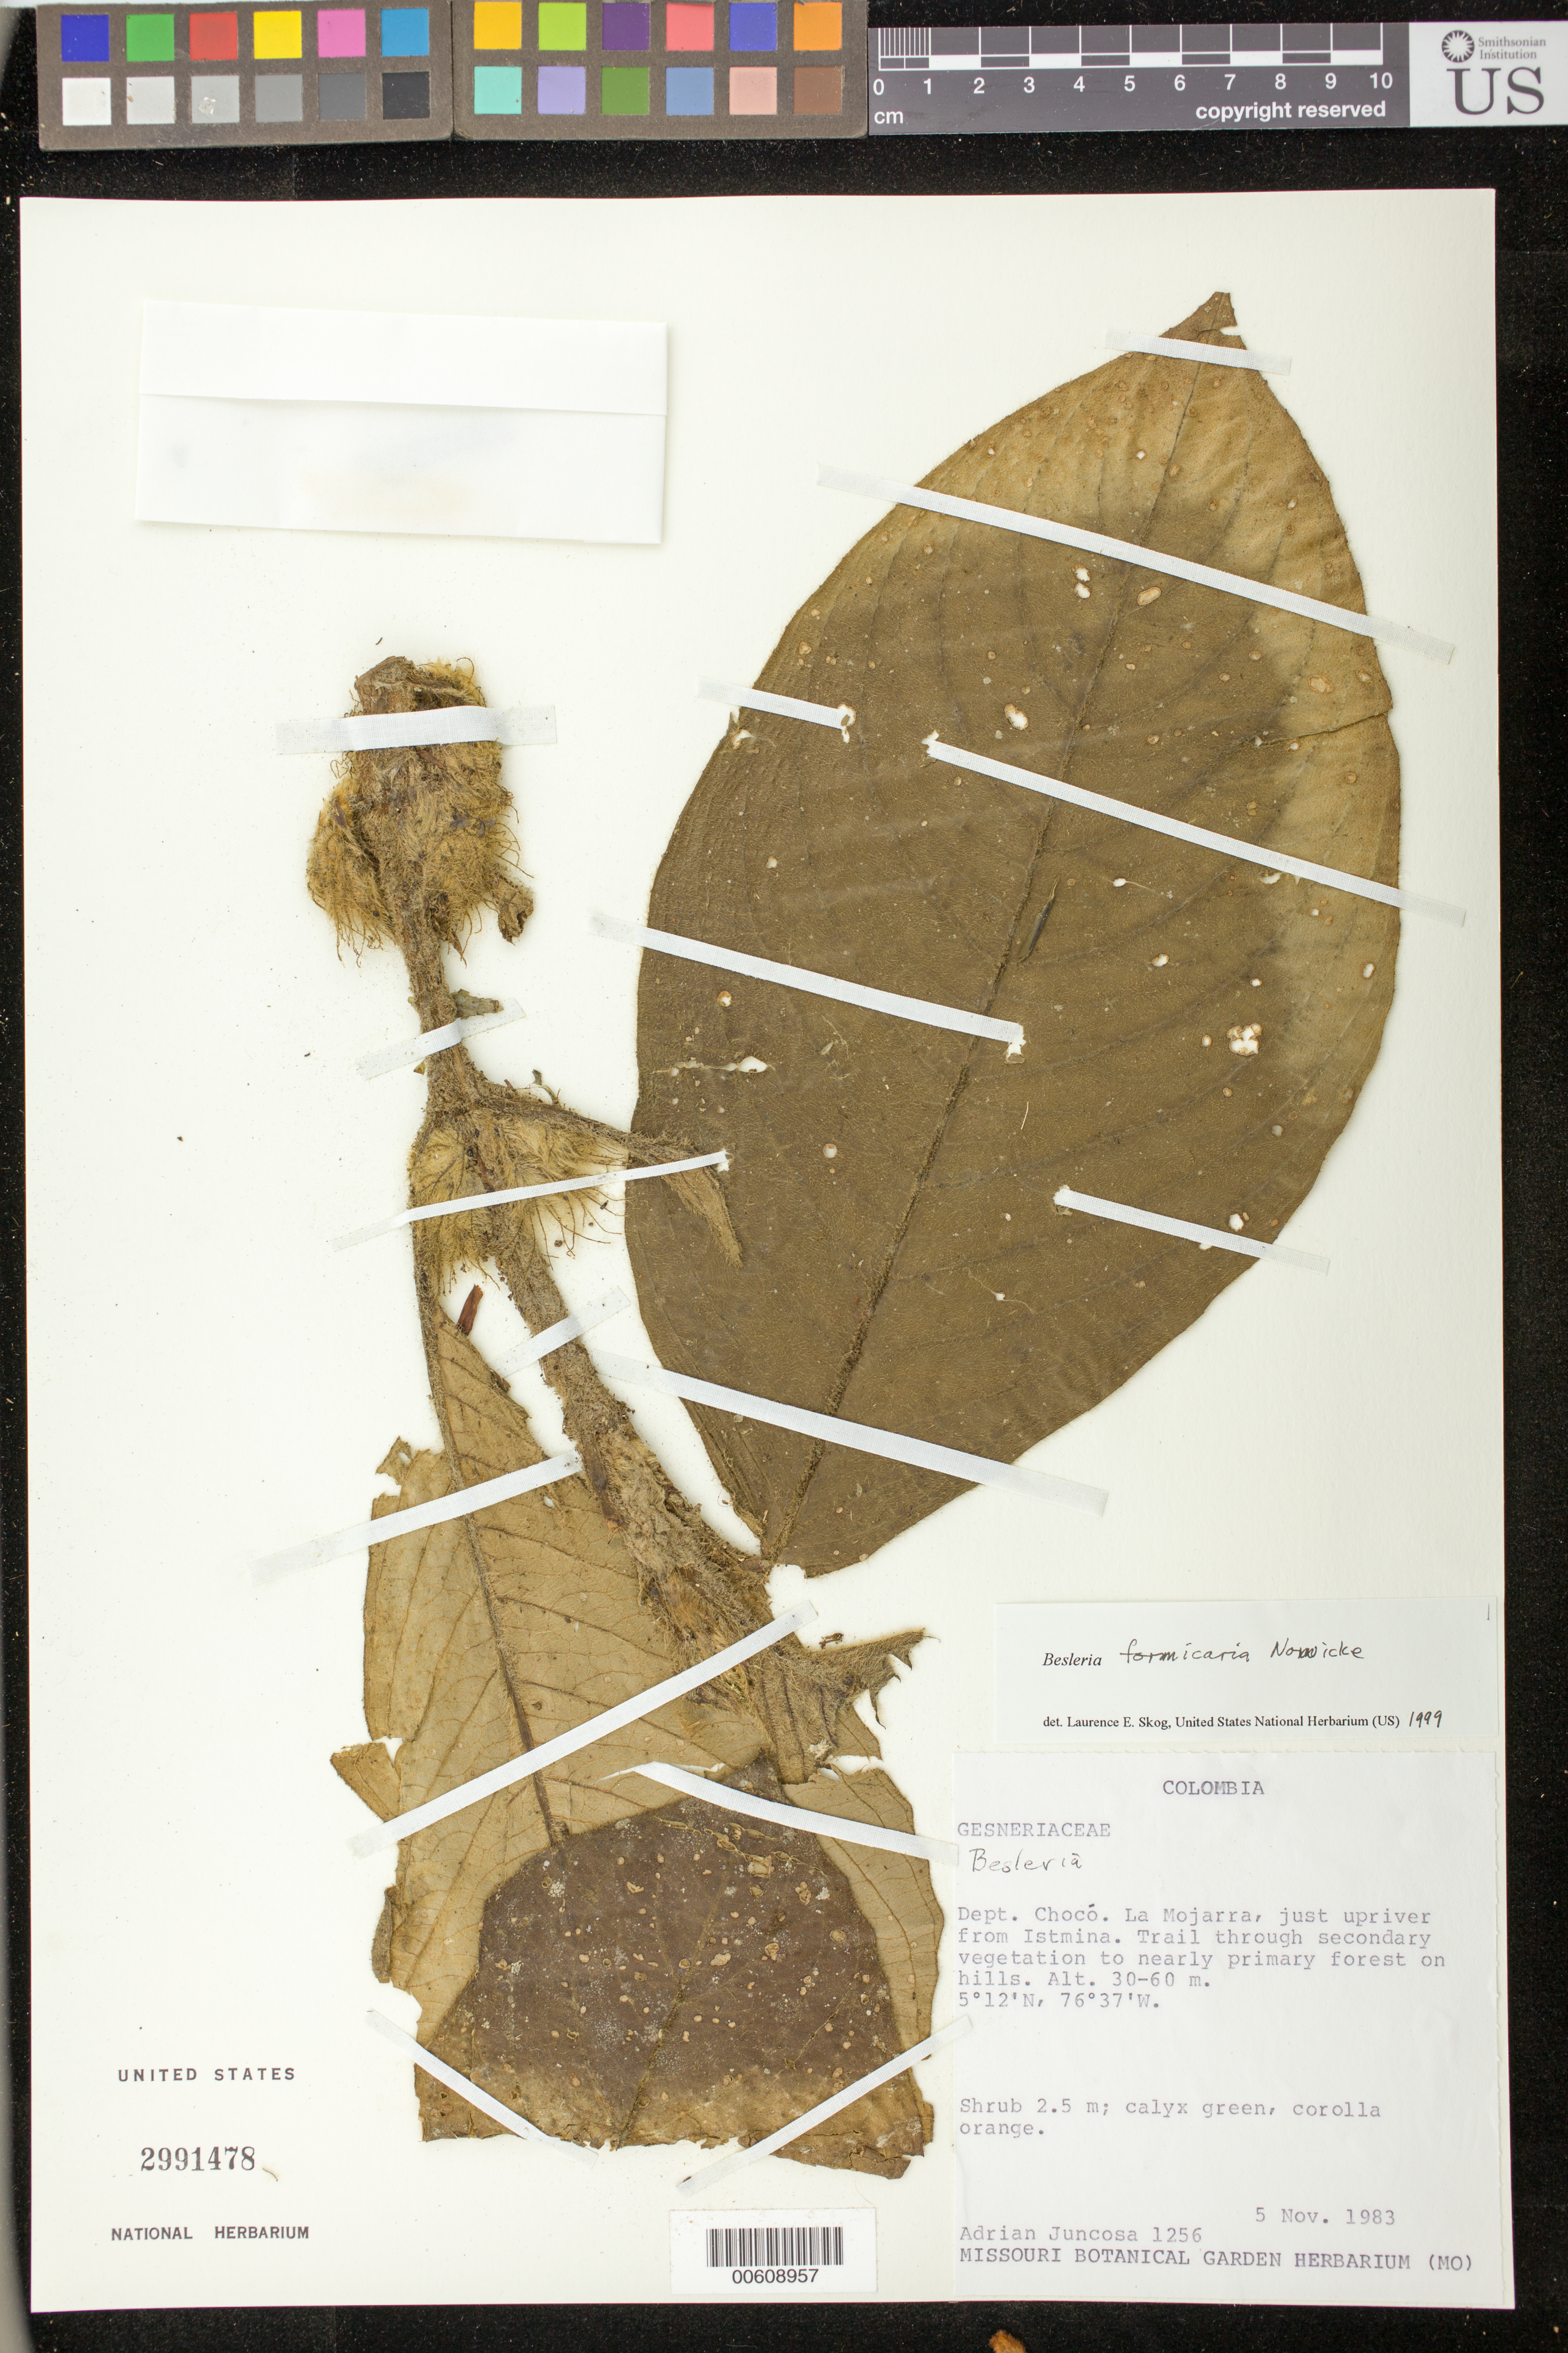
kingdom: Plantae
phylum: Tracheophyta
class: Magnoliopsida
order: Lamiales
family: Gesneriaceae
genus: Besleria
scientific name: Besleria formicaria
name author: Nowicke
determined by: Skog, Laurence E.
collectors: A. Juncosa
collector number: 1256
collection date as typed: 05 Nov 1983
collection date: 1983-11-05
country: Colombia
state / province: Chocó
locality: La Mojarra, just upriver from Istmina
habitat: Trail through secondary vegetation to nearly primary forest on hills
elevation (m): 30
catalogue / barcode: US 2991478